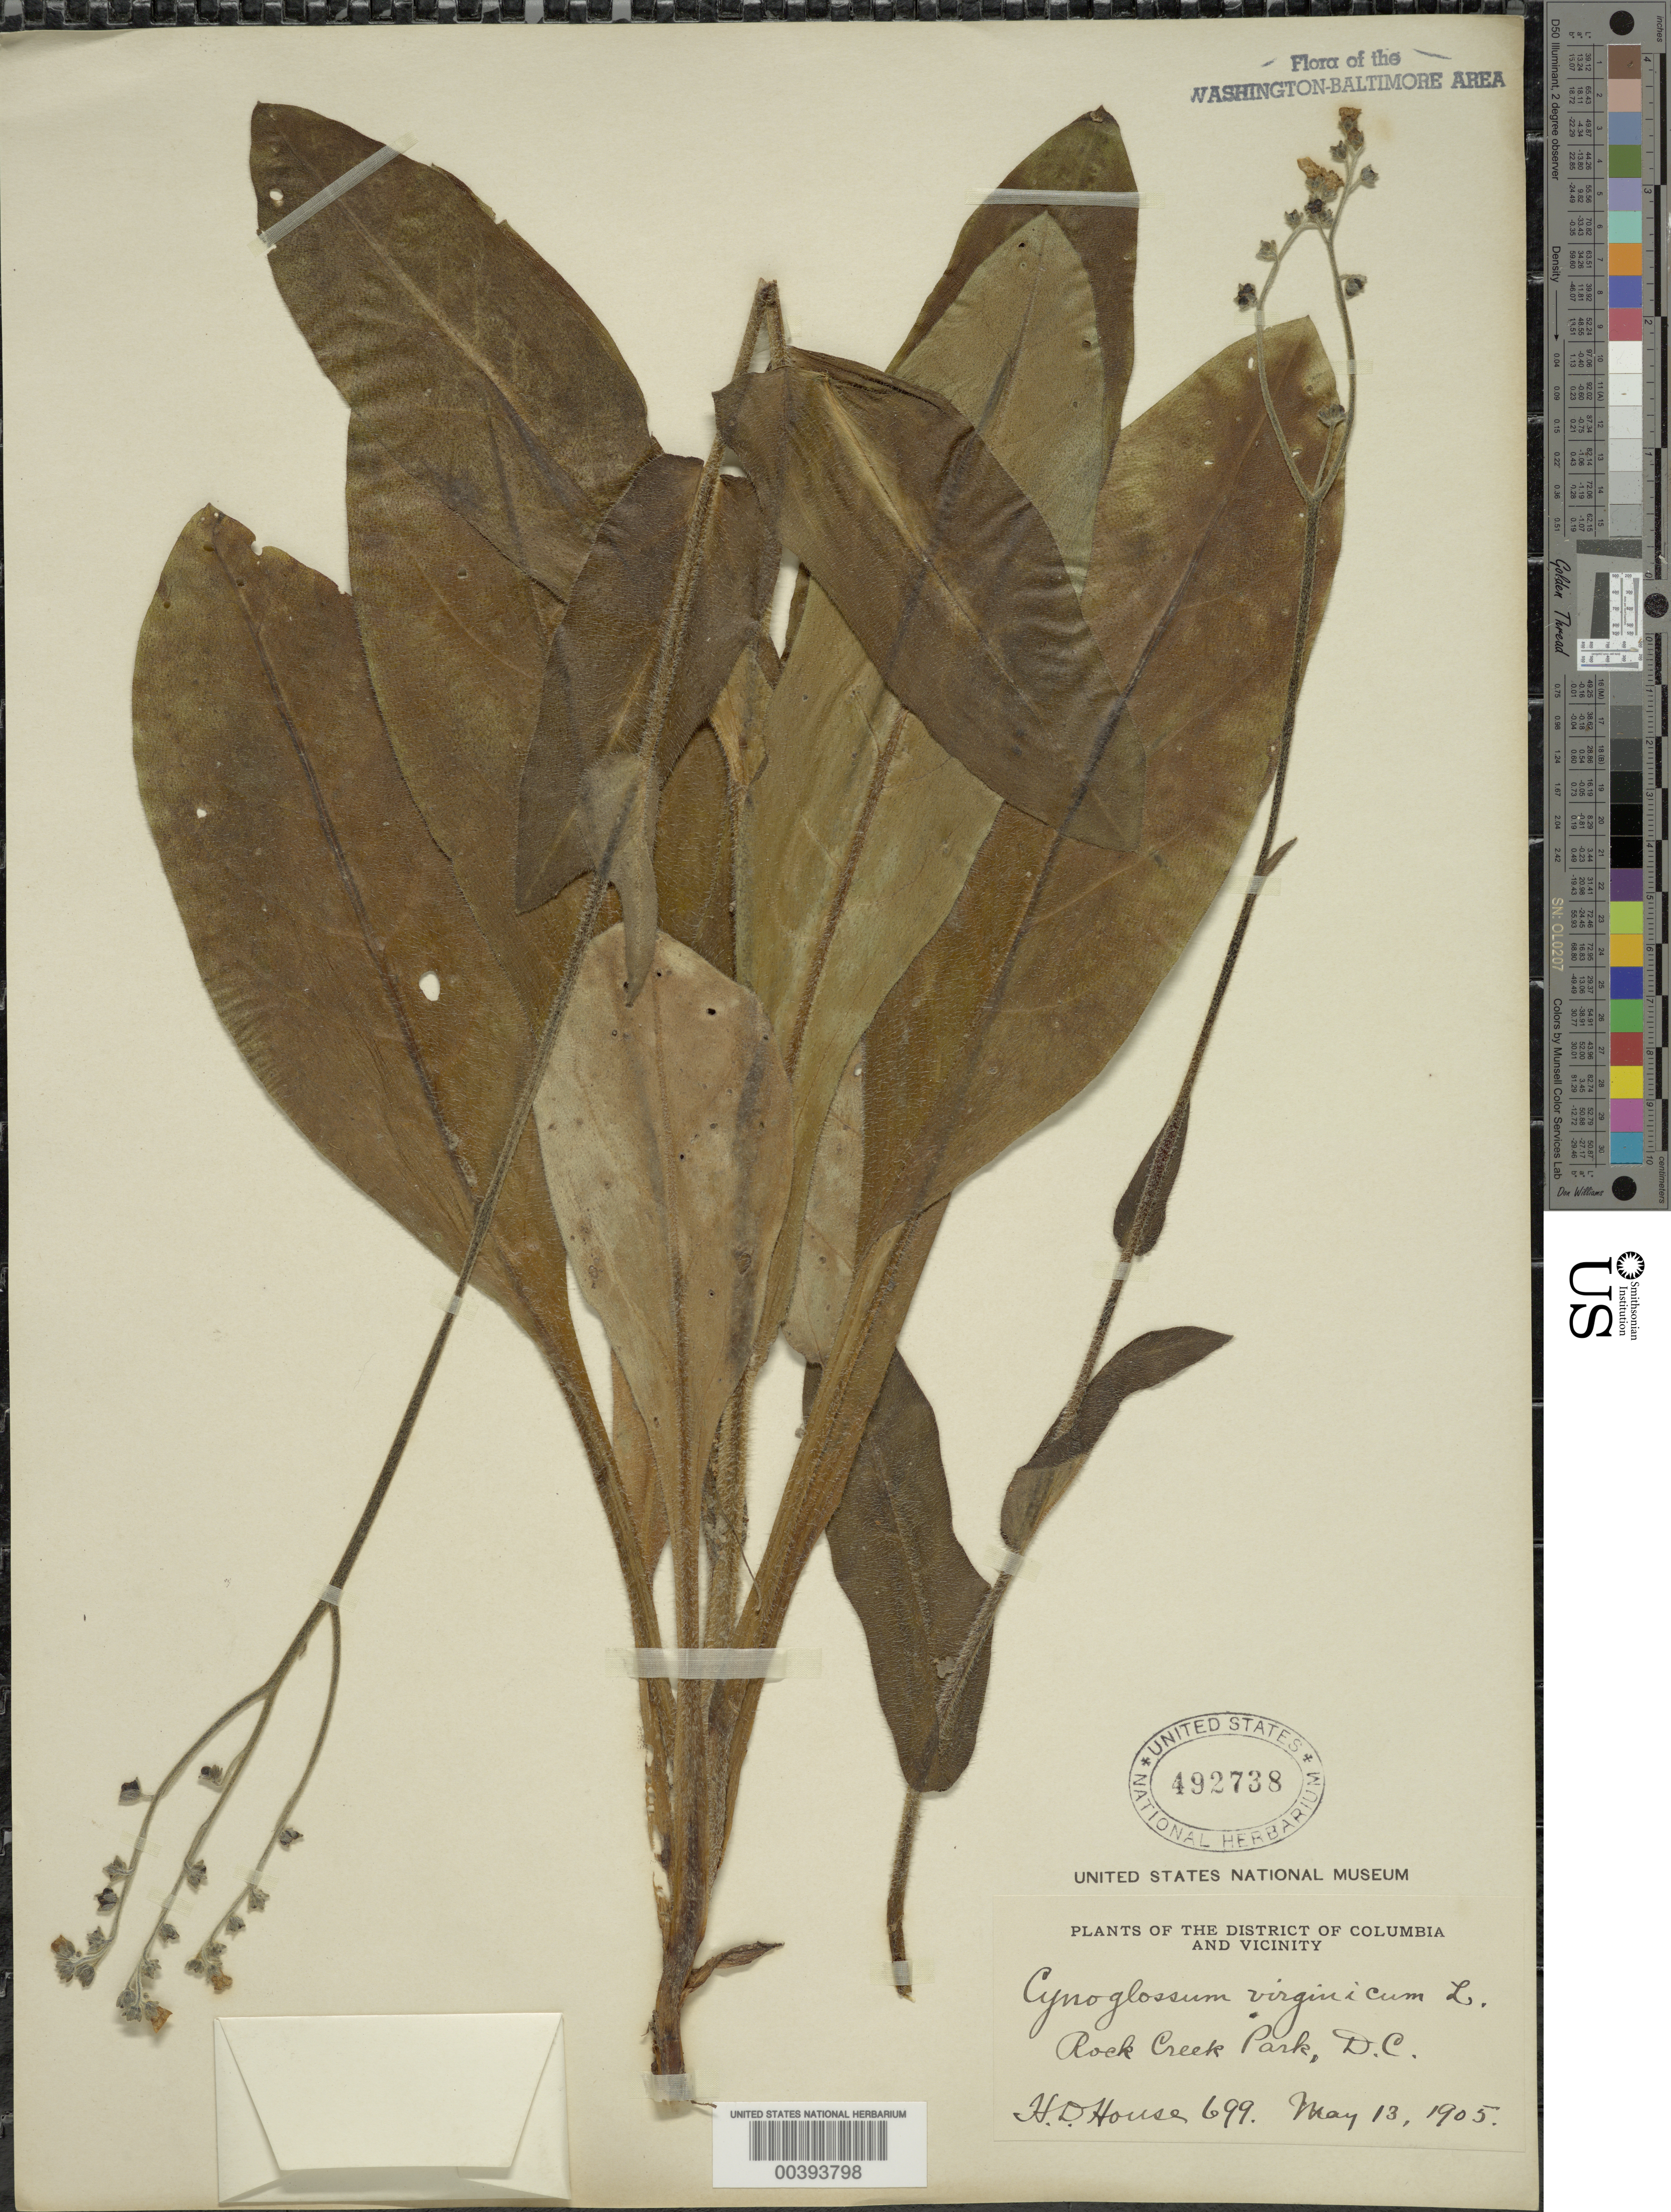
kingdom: Plantae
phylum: Tracheophyta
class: Magnoliopsida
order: Boraginales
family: Boraginaceae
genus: Cynoglossum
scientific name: Cynoglossum virginianum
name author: L.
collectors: H. D. House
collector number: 699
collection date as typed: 13 May 1905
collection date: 1905-05-13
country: United States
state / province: District of Columbia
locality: Rock Creek Park Rock Creek Park & vicinity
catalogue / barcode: US 492738